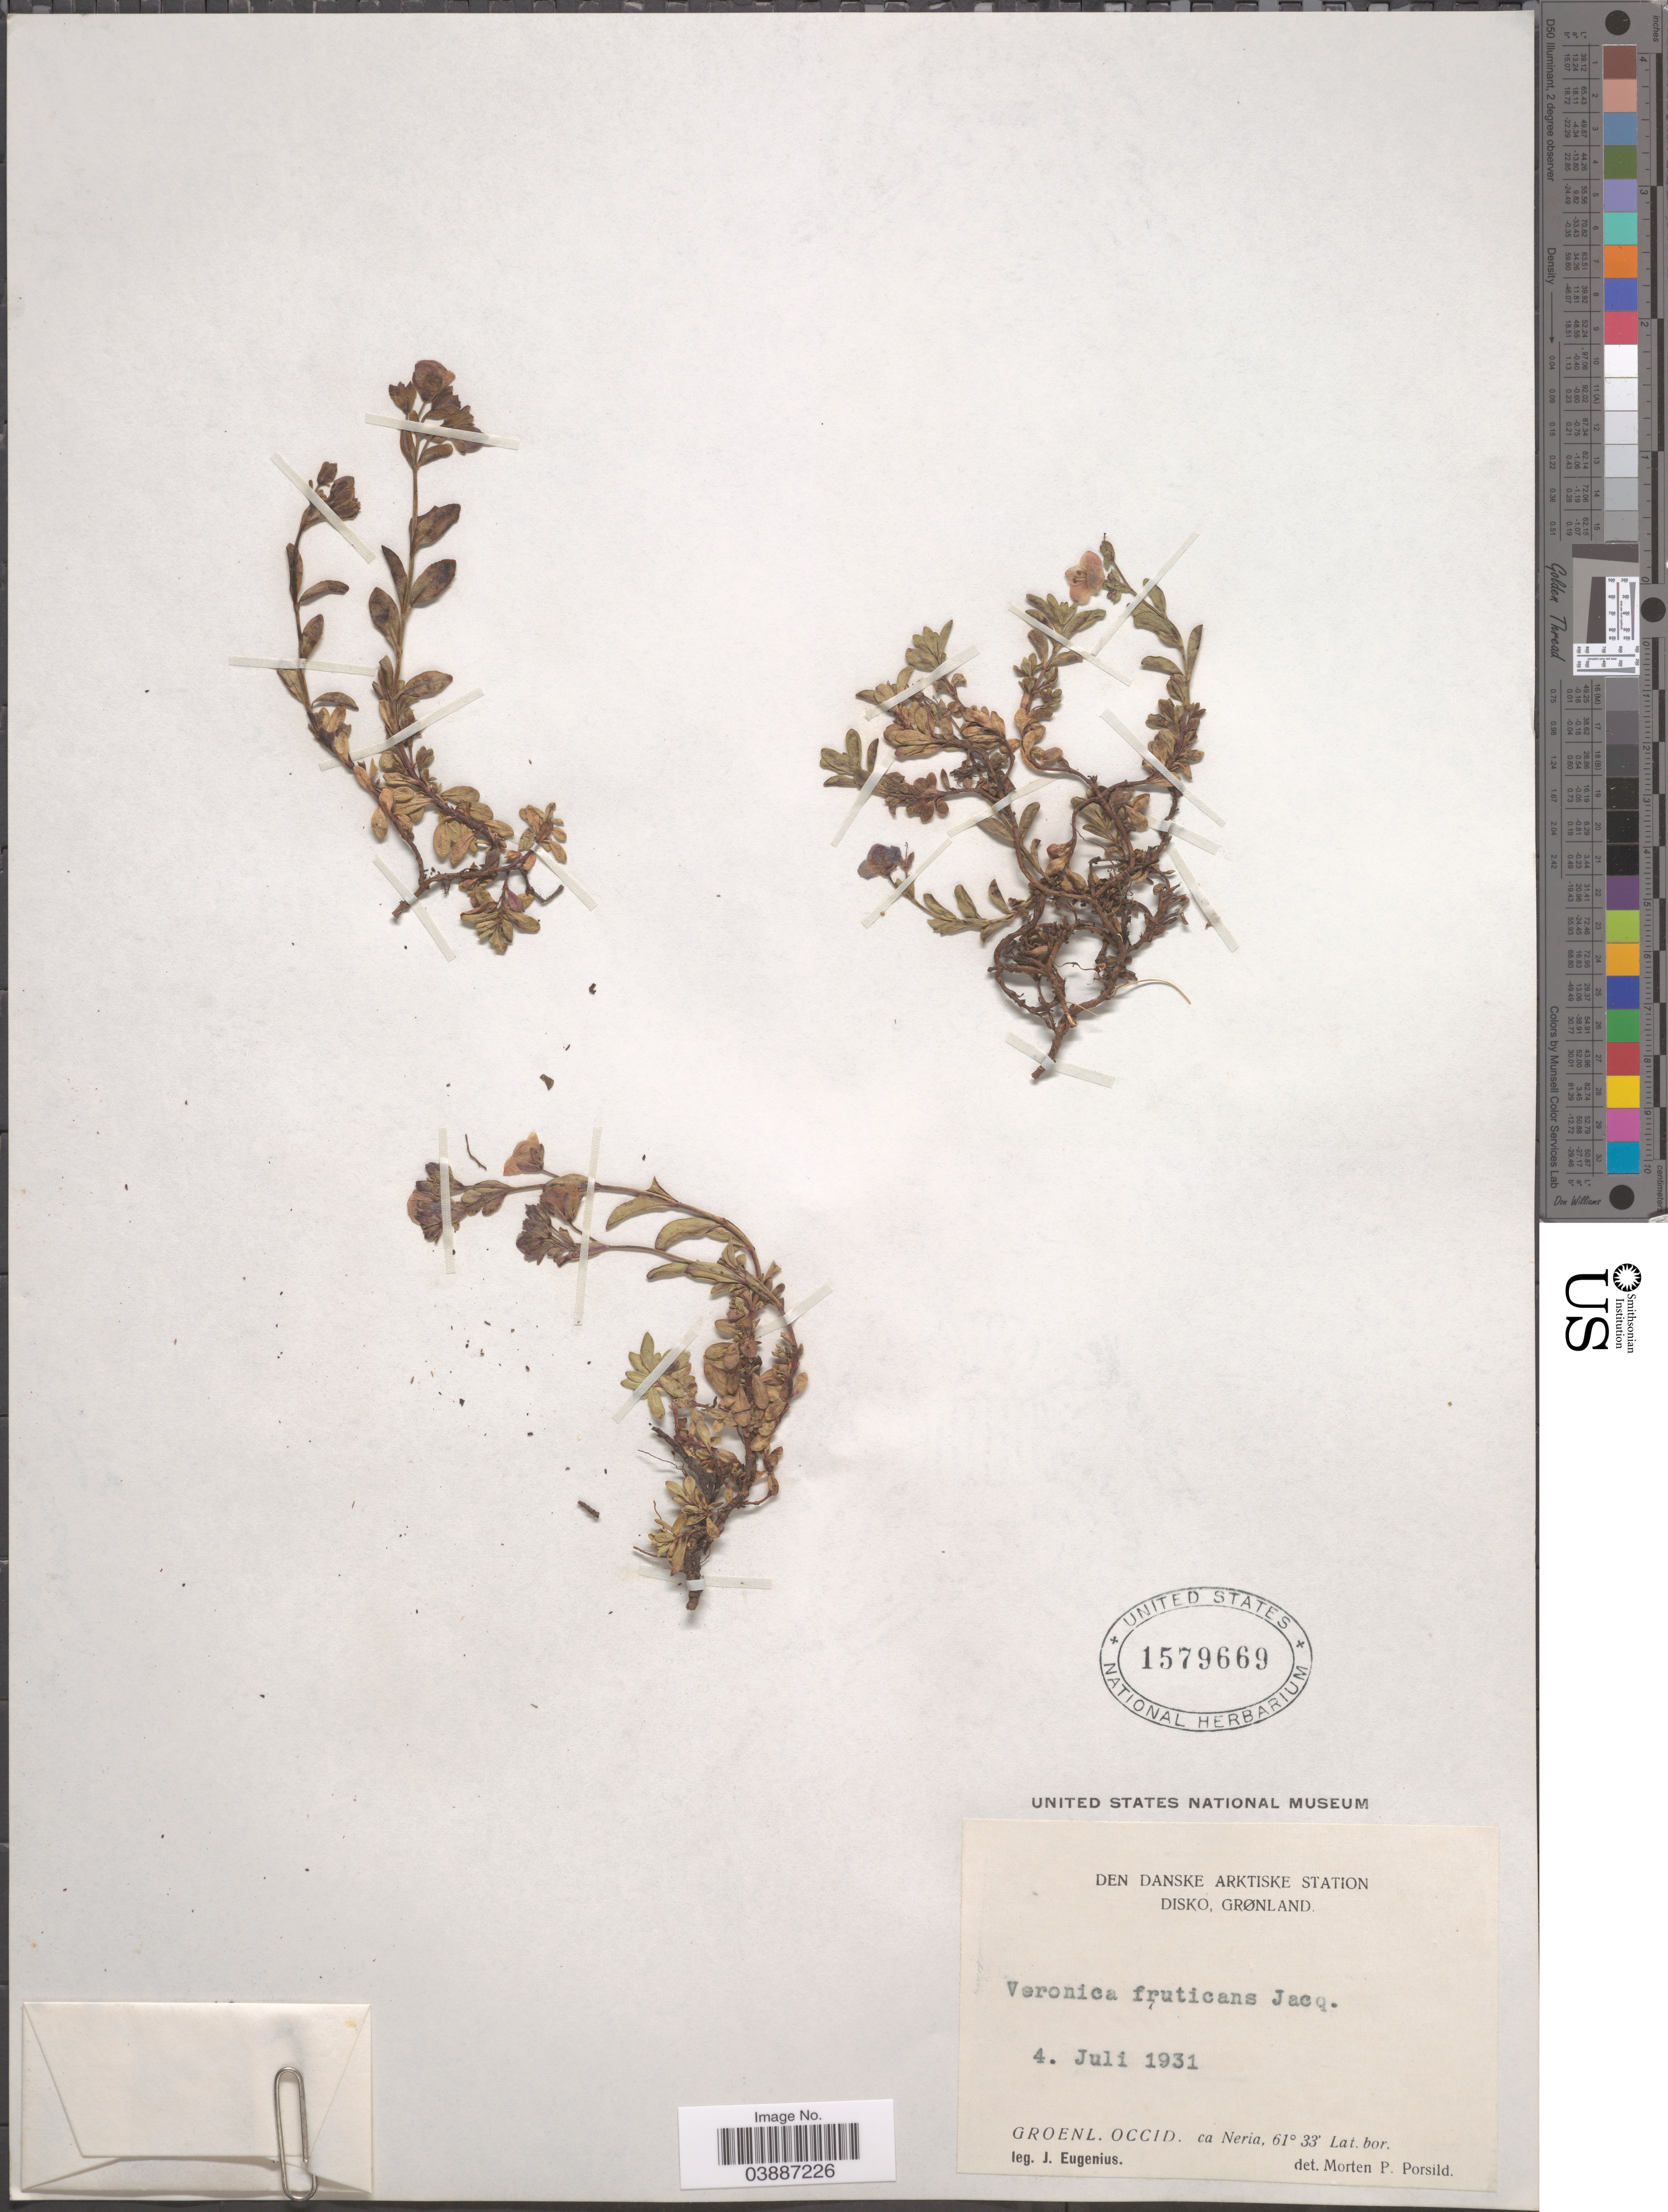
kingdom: Plantae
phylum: Tracheophyta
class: Magnoliopsida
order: Lamiales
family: Plantaginaceae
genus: Veronica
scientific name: Veronica fruticans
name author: Jacq.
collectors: J. Eugenius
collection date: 1931-07-04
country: Greenland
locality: Den Danske Arktiske Station. Disko, Grønland. Groenl. Occid. ca Neria.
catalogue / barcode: US 1579669